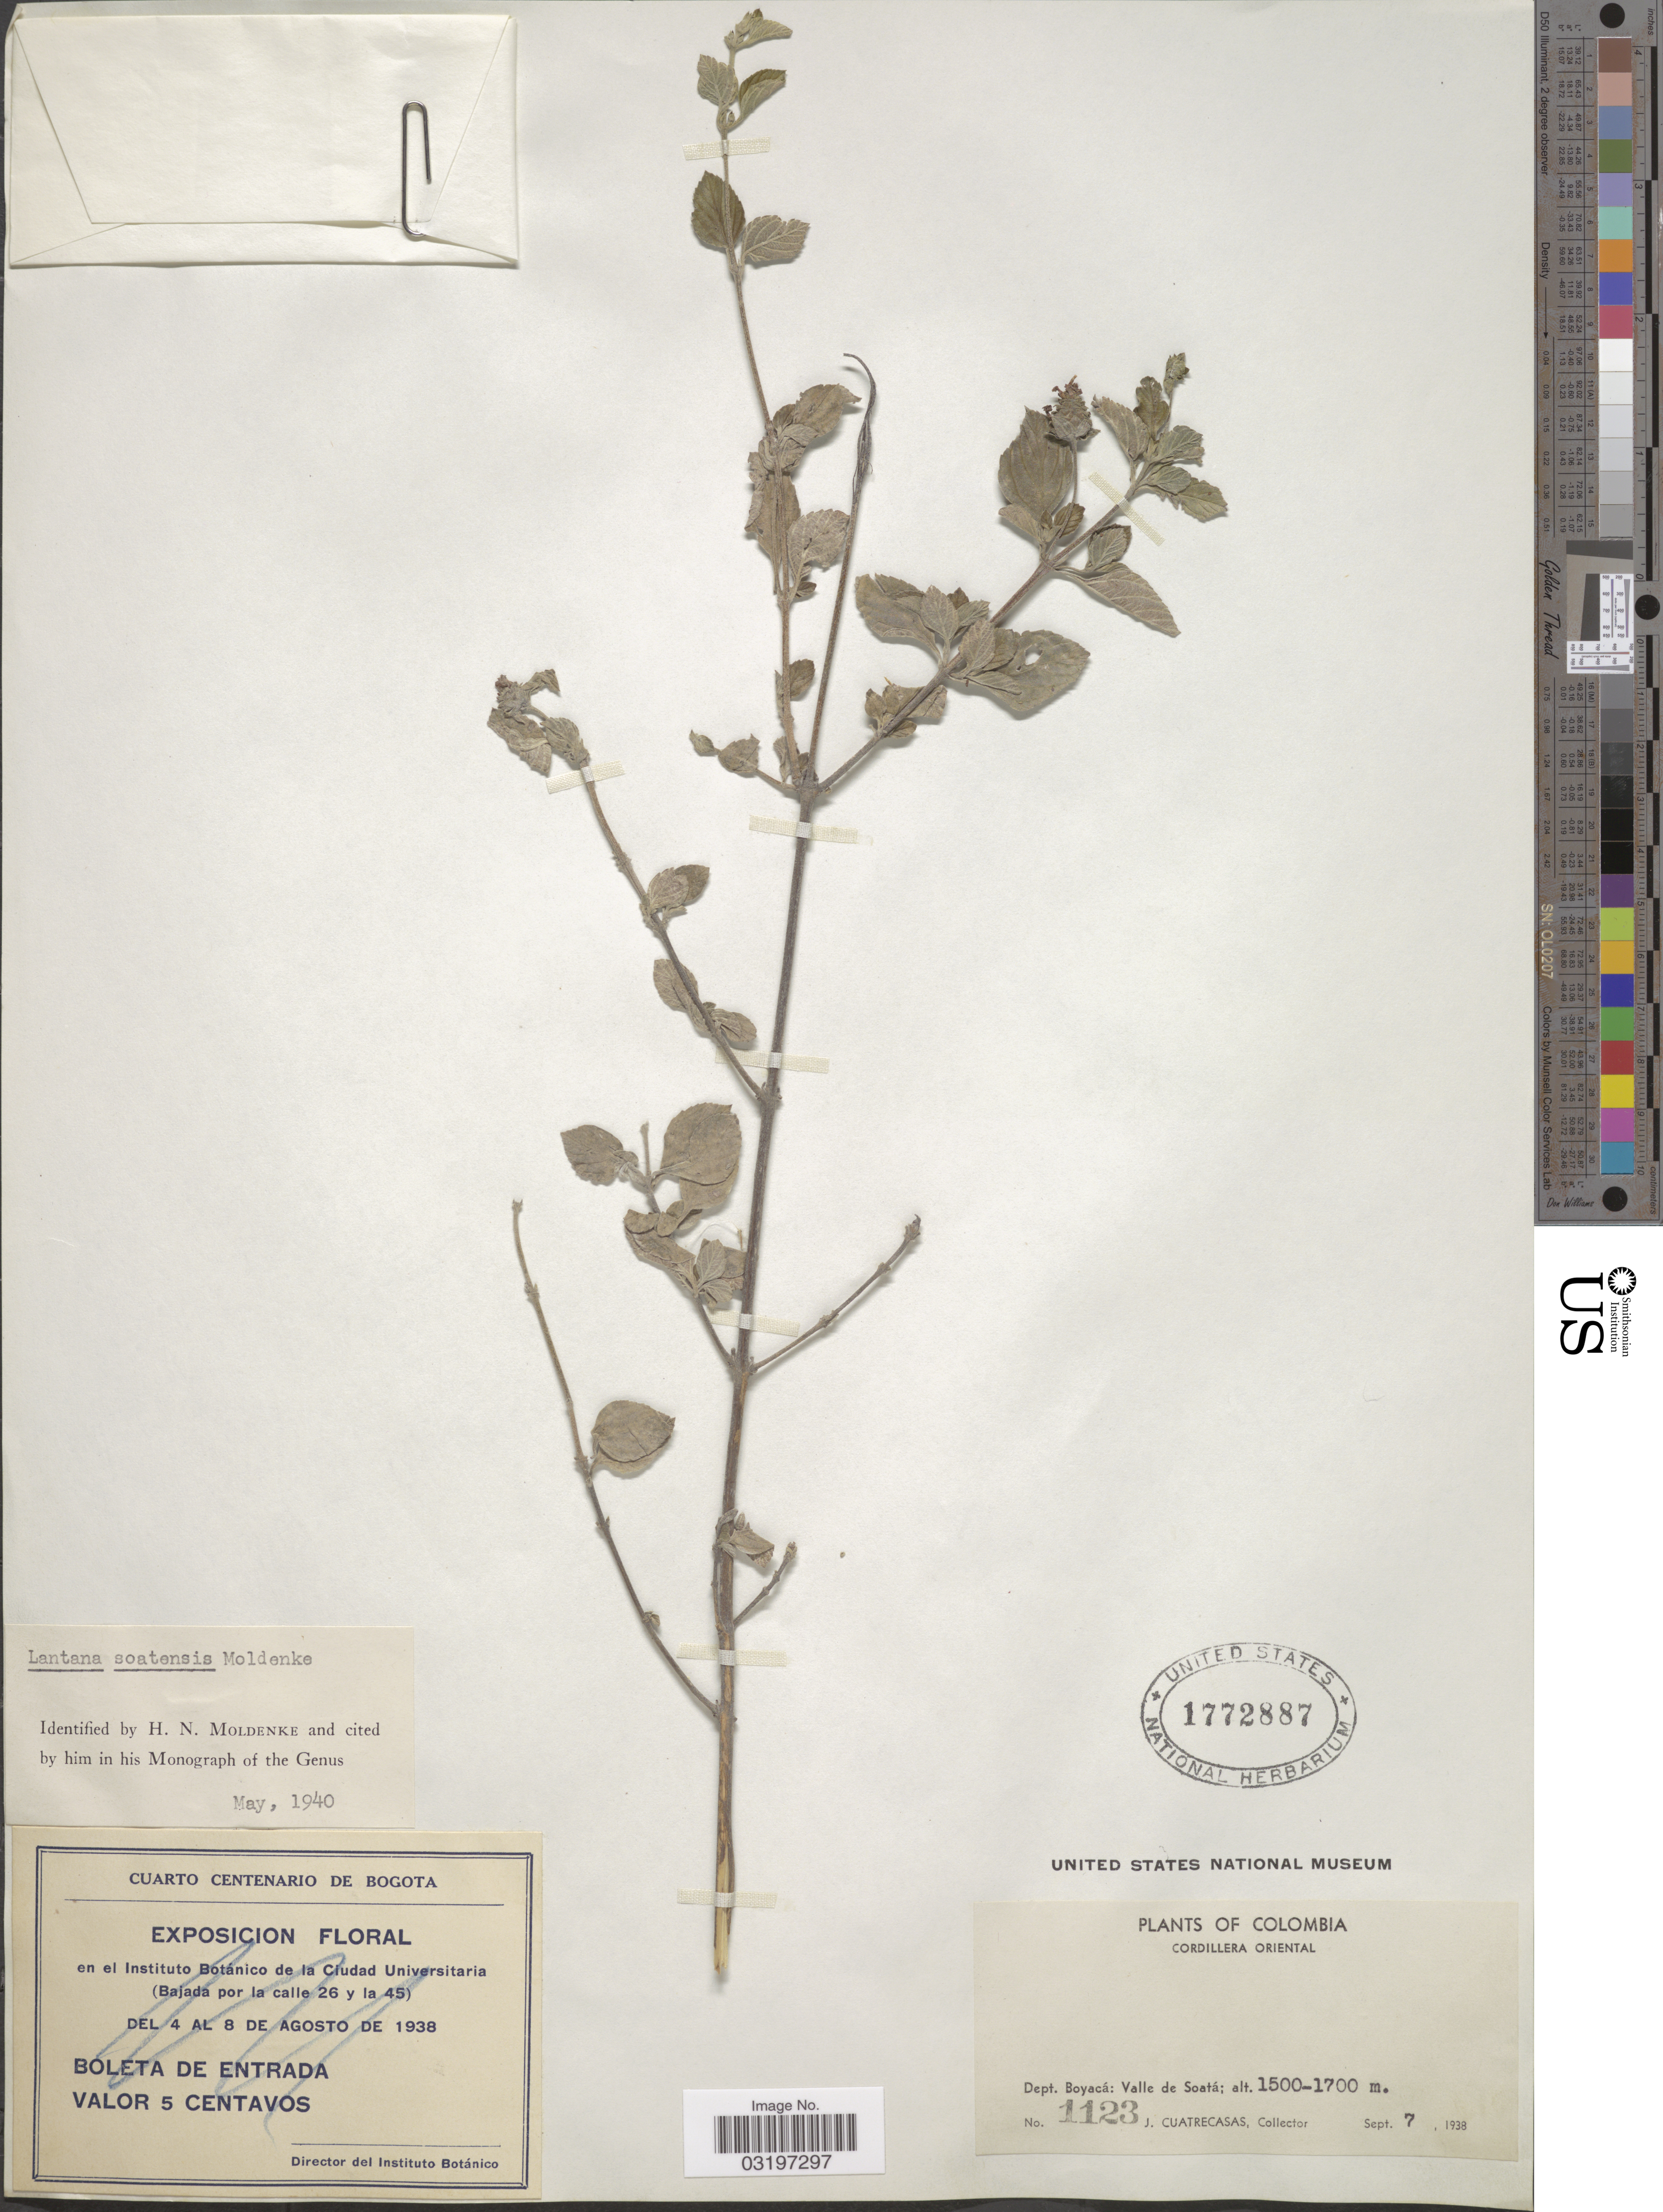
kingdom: Plantae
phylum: Tracheophyta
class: Magnoliopsida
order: Lamiales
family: Verbenaceae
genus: Lantana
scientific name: Lantana soatensis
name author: Moldenke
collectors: J. Cuatrecasas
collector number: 1123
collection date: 1938-09-07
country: Colombia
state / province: Boyacá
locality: Cordillera Oriental. Dept. Boyacá: Valle de Soatá.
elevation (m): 1500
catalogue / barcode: US 1772887